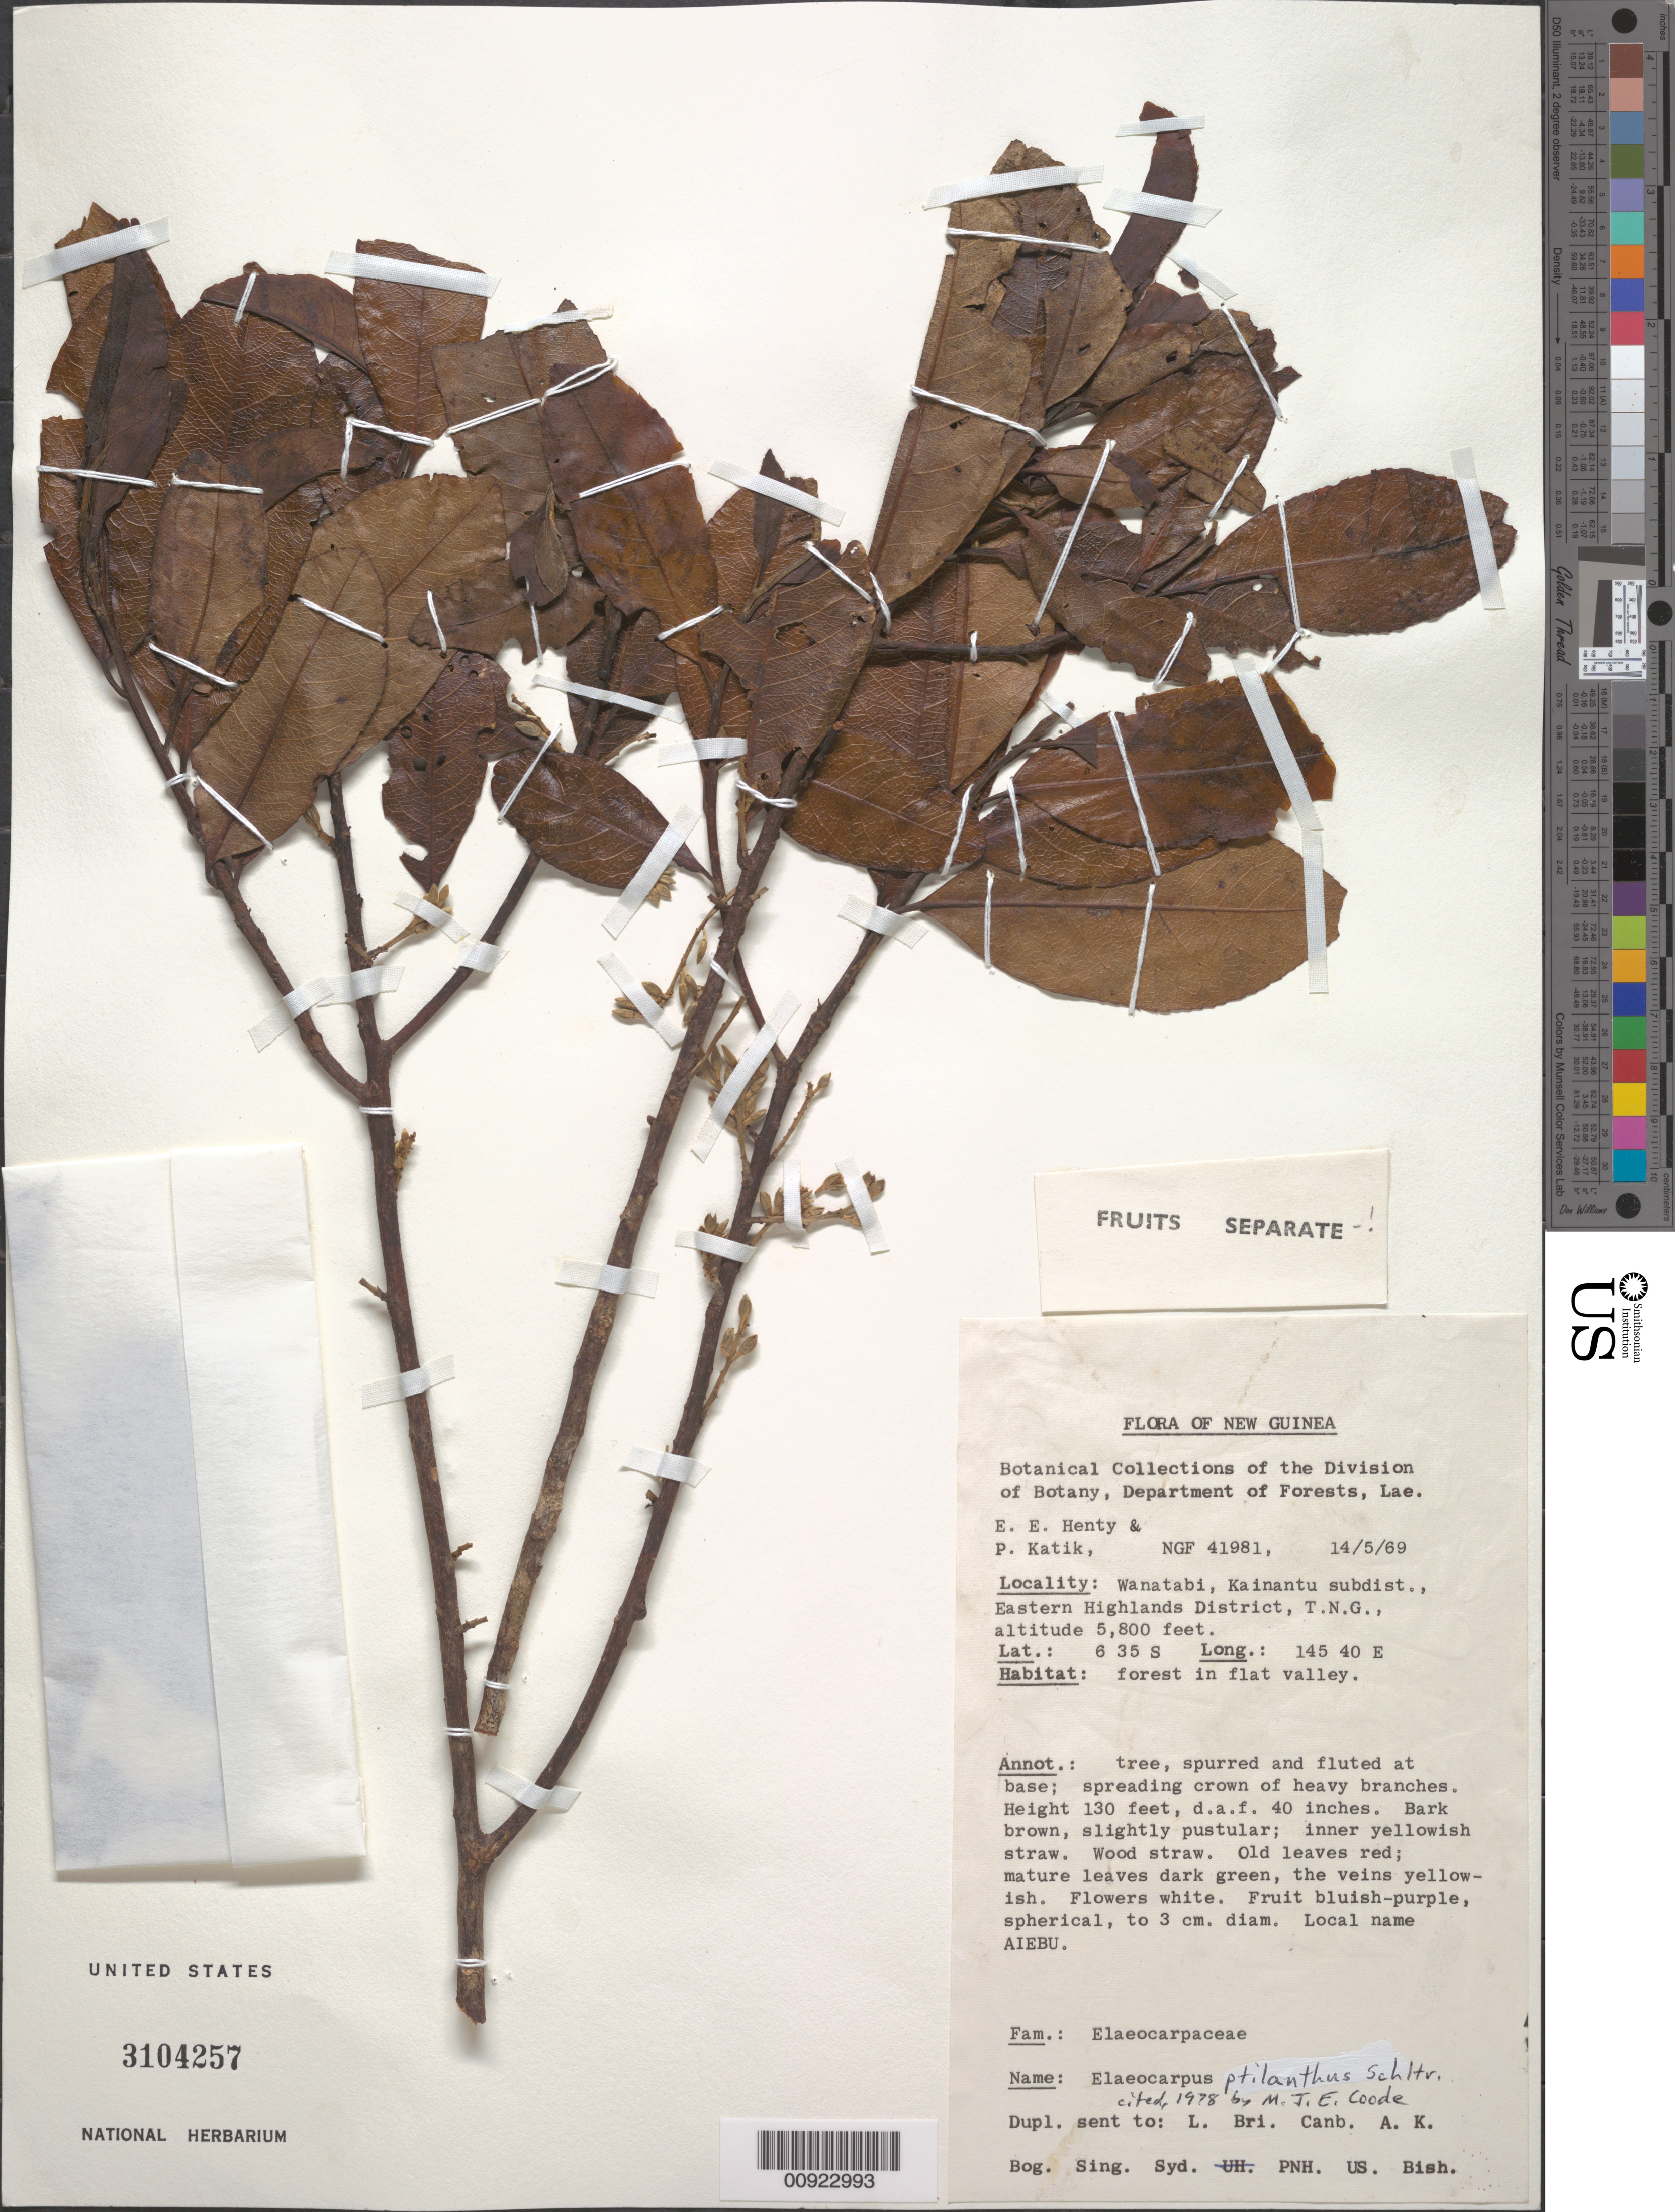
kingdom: Plantae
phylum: Tracheophyta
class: Magnoliopsida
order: Oxalidales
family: Elaeocarpaceae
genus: Elaeocarpus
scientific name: Elaeocarpus ptilanthus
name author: Schltr.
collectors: E. Henty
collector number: NGF 41981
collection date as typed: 14 May 1969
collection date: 1969-05-14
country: Papua New Guinea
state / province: Eastern Highlands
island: New Guinea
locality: Wantabi, Kainantu subdistrict., Eastern Highlands District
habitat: forest in flat valley.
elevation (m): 1768